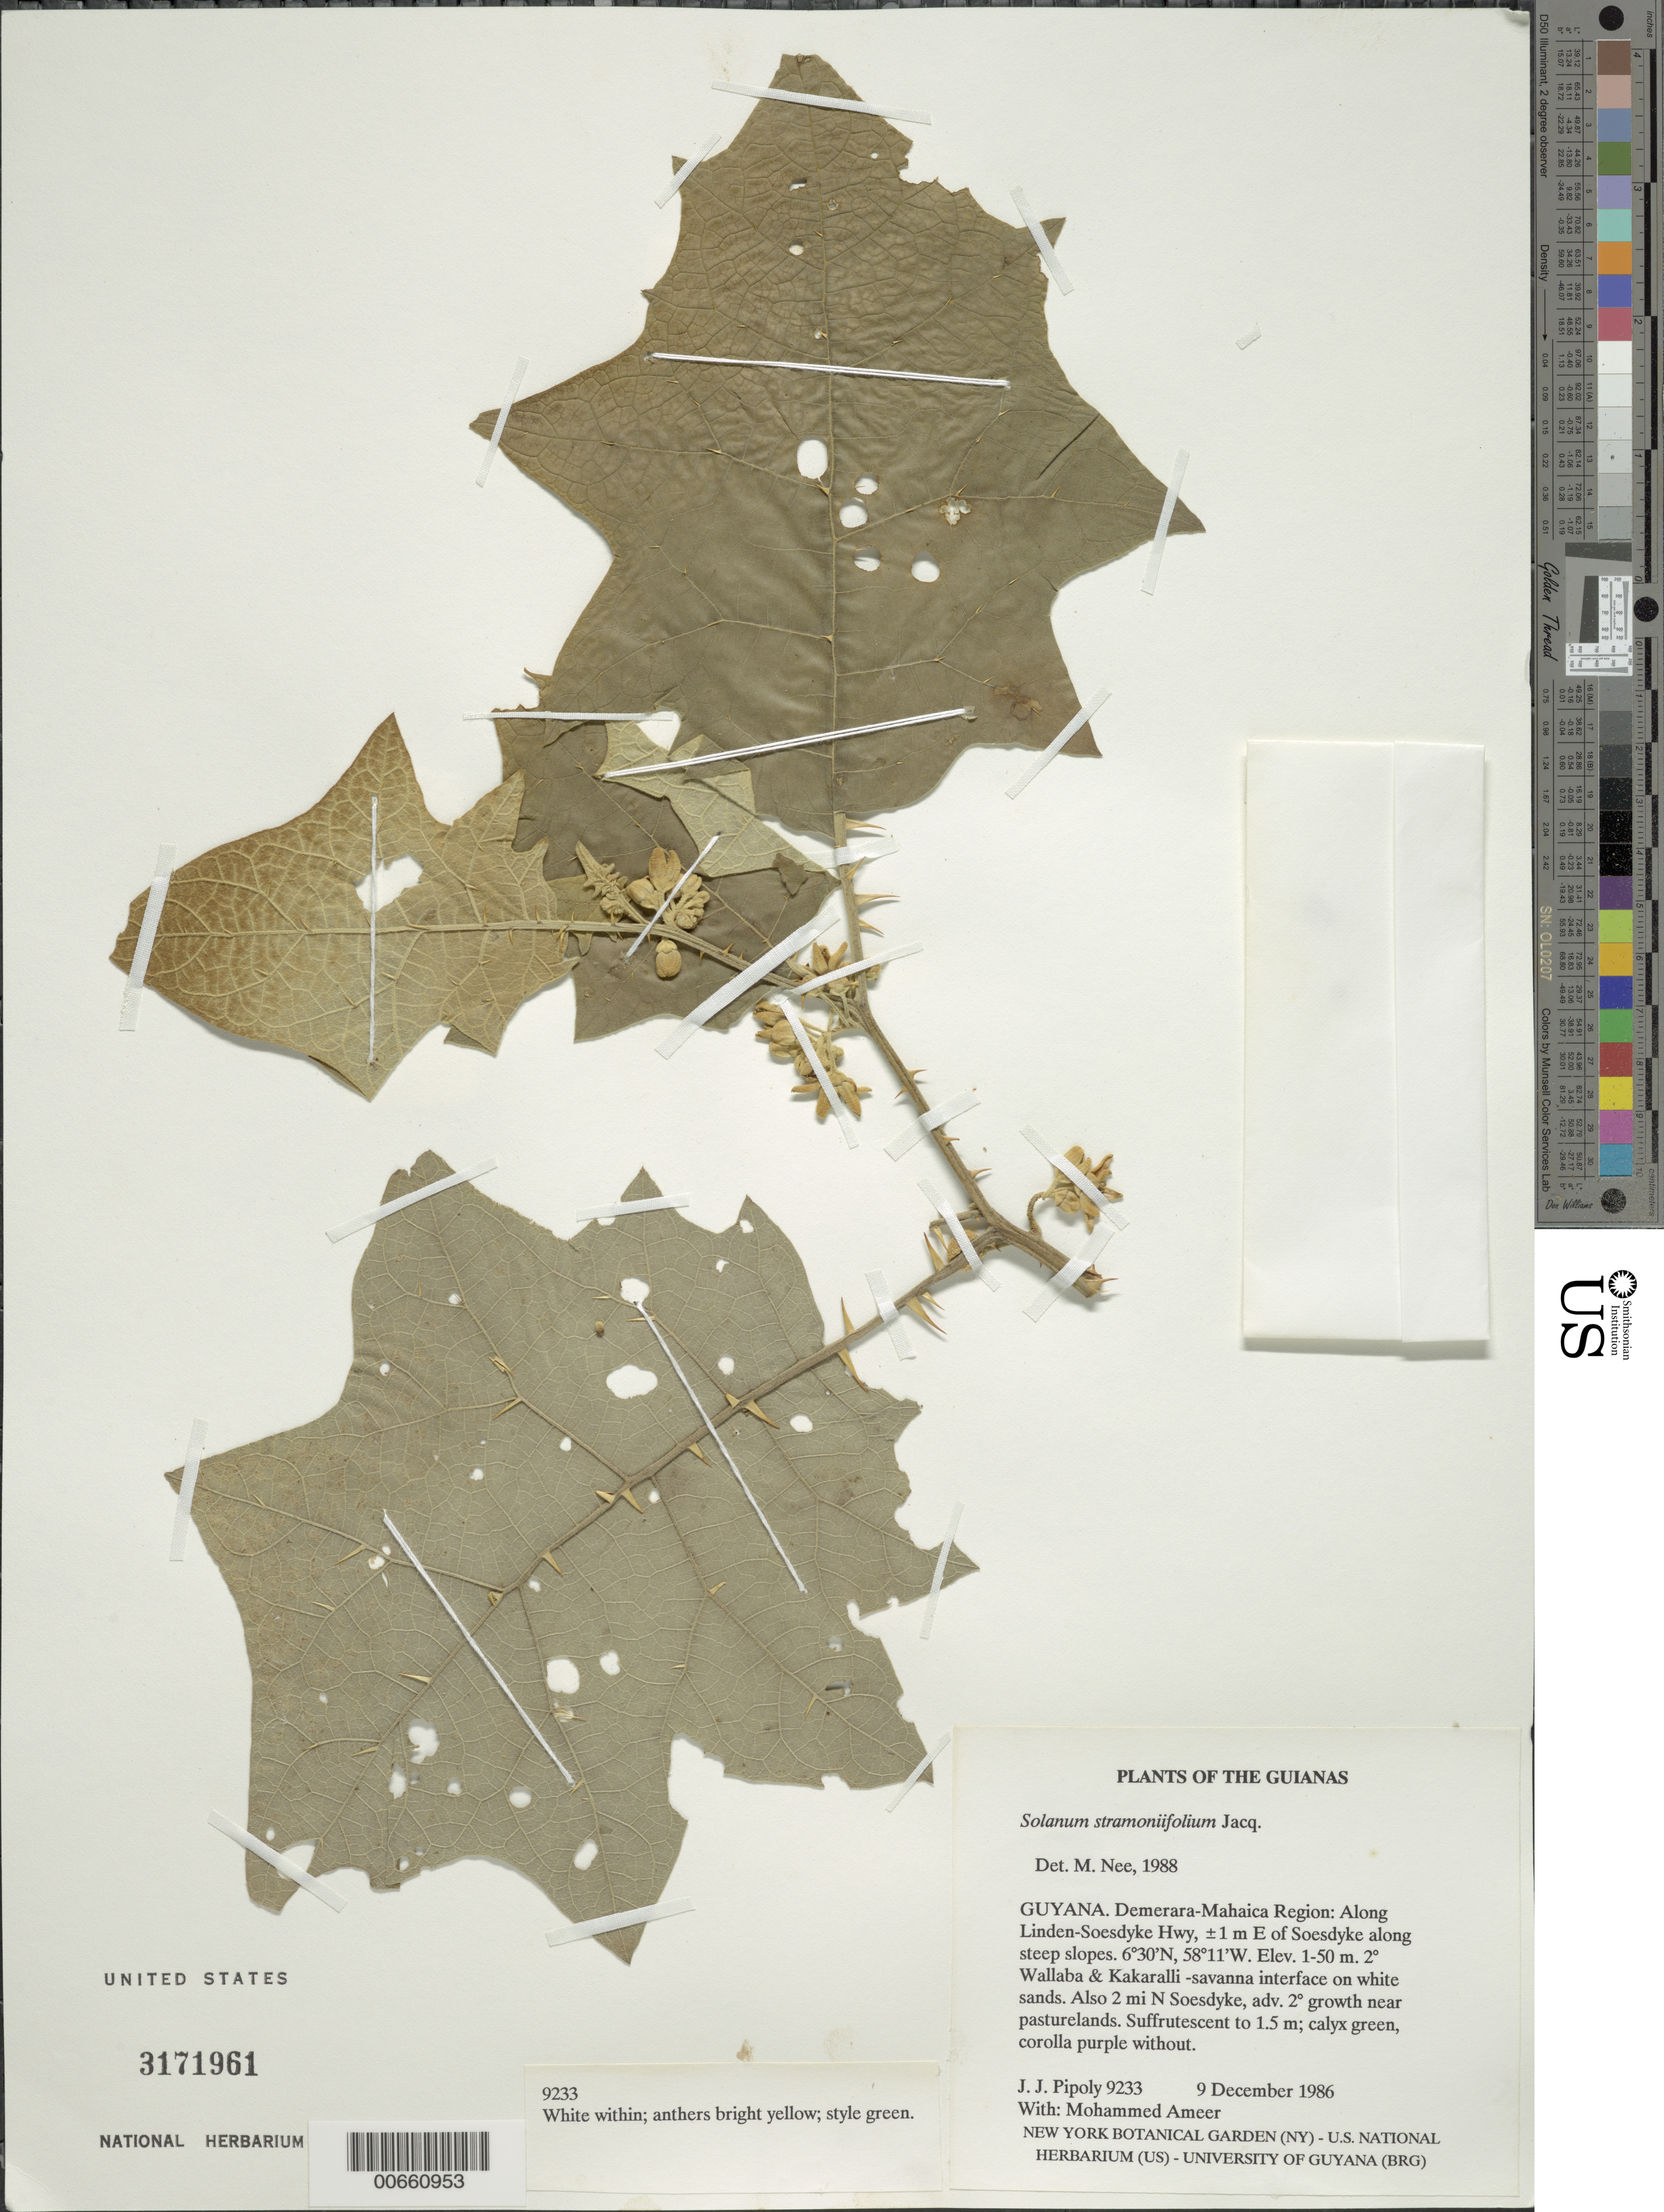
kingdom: Plantae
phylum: Tracheophyta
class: Magnoliopsida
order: Solanales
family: Solanaceae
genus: Solanum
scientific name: Solanum stramoniifolium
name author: Jacq.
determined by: Nee, Michael H.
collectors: J. J. Pipoly & M. Ameer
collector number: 9233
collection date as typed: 12 Dec 1986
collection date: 1986-12-12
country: Guyana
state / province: Demerara-Mahaica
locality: Along Linden-Soesdyke Hwy, ±1 m E of Soesdyke along steep slopes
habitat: Secondary Wallaba-Kakaralli - savanna interface on white sands. Also 2 mi N Soesdyke, adv. secondary growth near pasturelands.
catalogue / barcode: US 3171961